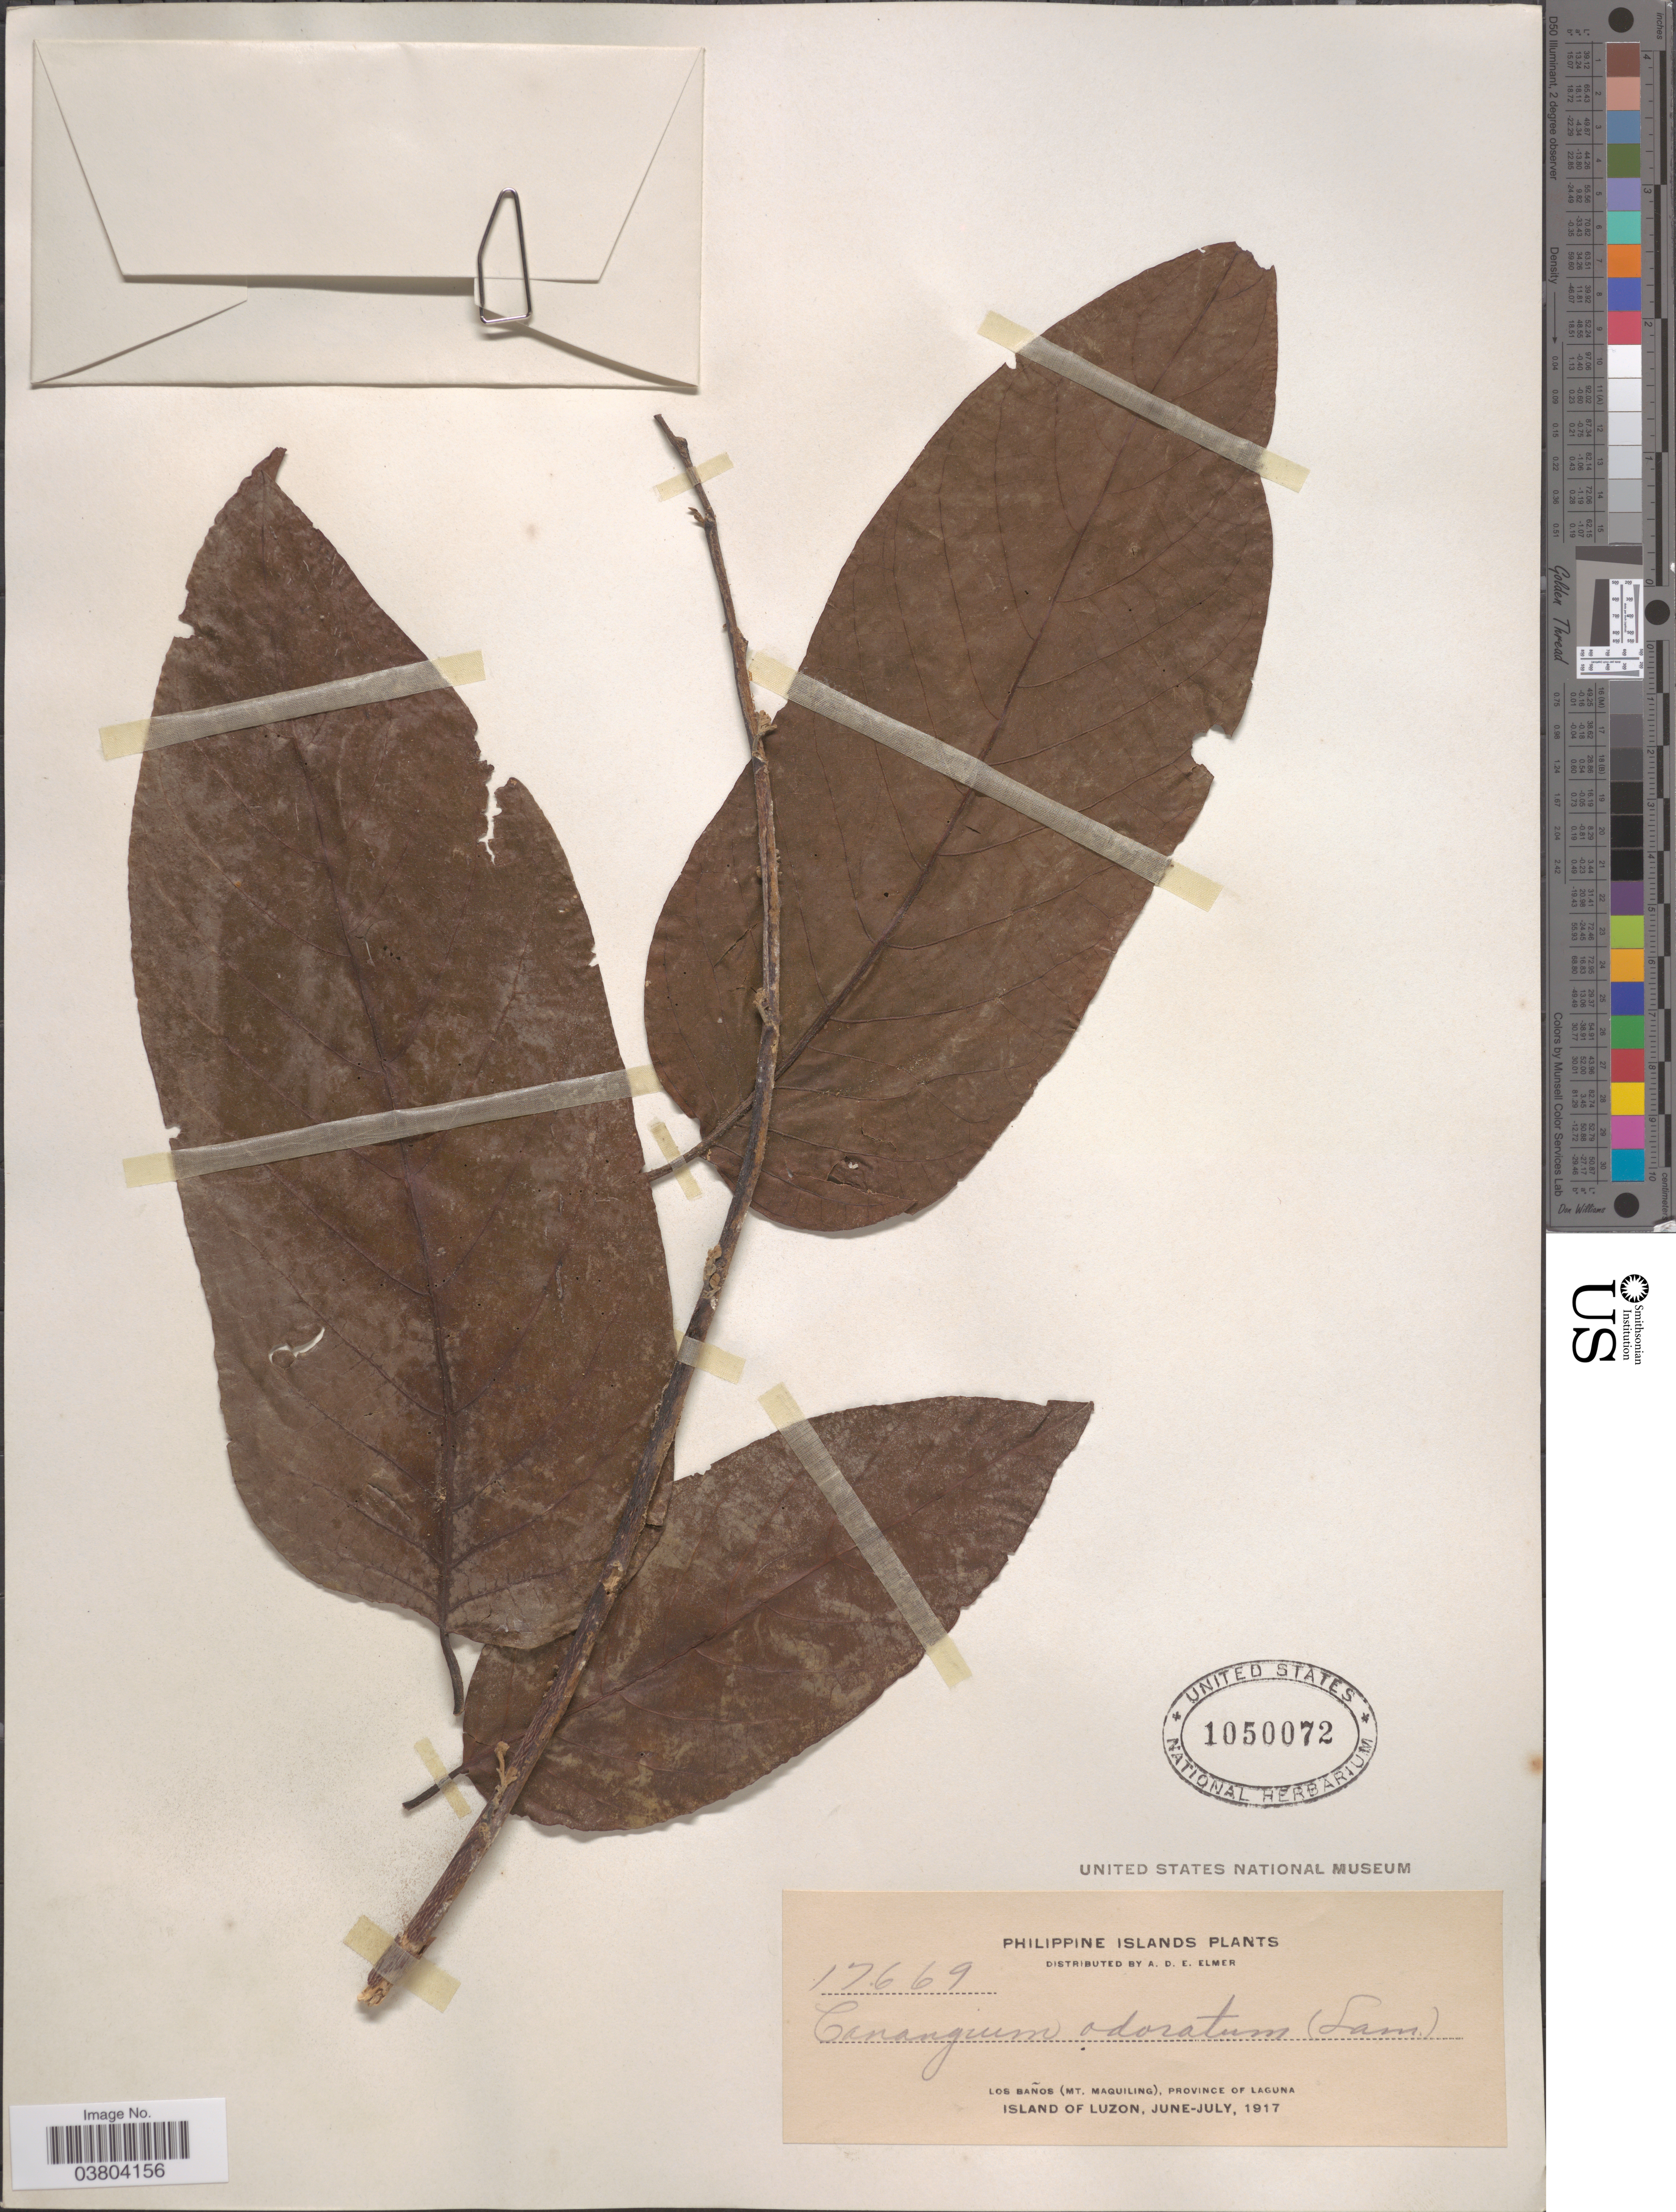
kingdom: Plantae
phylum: Tracheophyta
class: Magnoliopsida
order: Magnoliales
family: Annonaceae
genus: Cananga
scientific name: Cananga odorata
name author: (Lam.) Hook. f. & Thomson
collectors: A. D. E. Elmer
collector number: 17669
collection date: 1917-06/1917-07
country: Philippines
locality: Philippine Islands. Los Baños (Mt. Maquiling), Province of Laguna. Island of Luzon.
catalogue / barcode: US 1050072